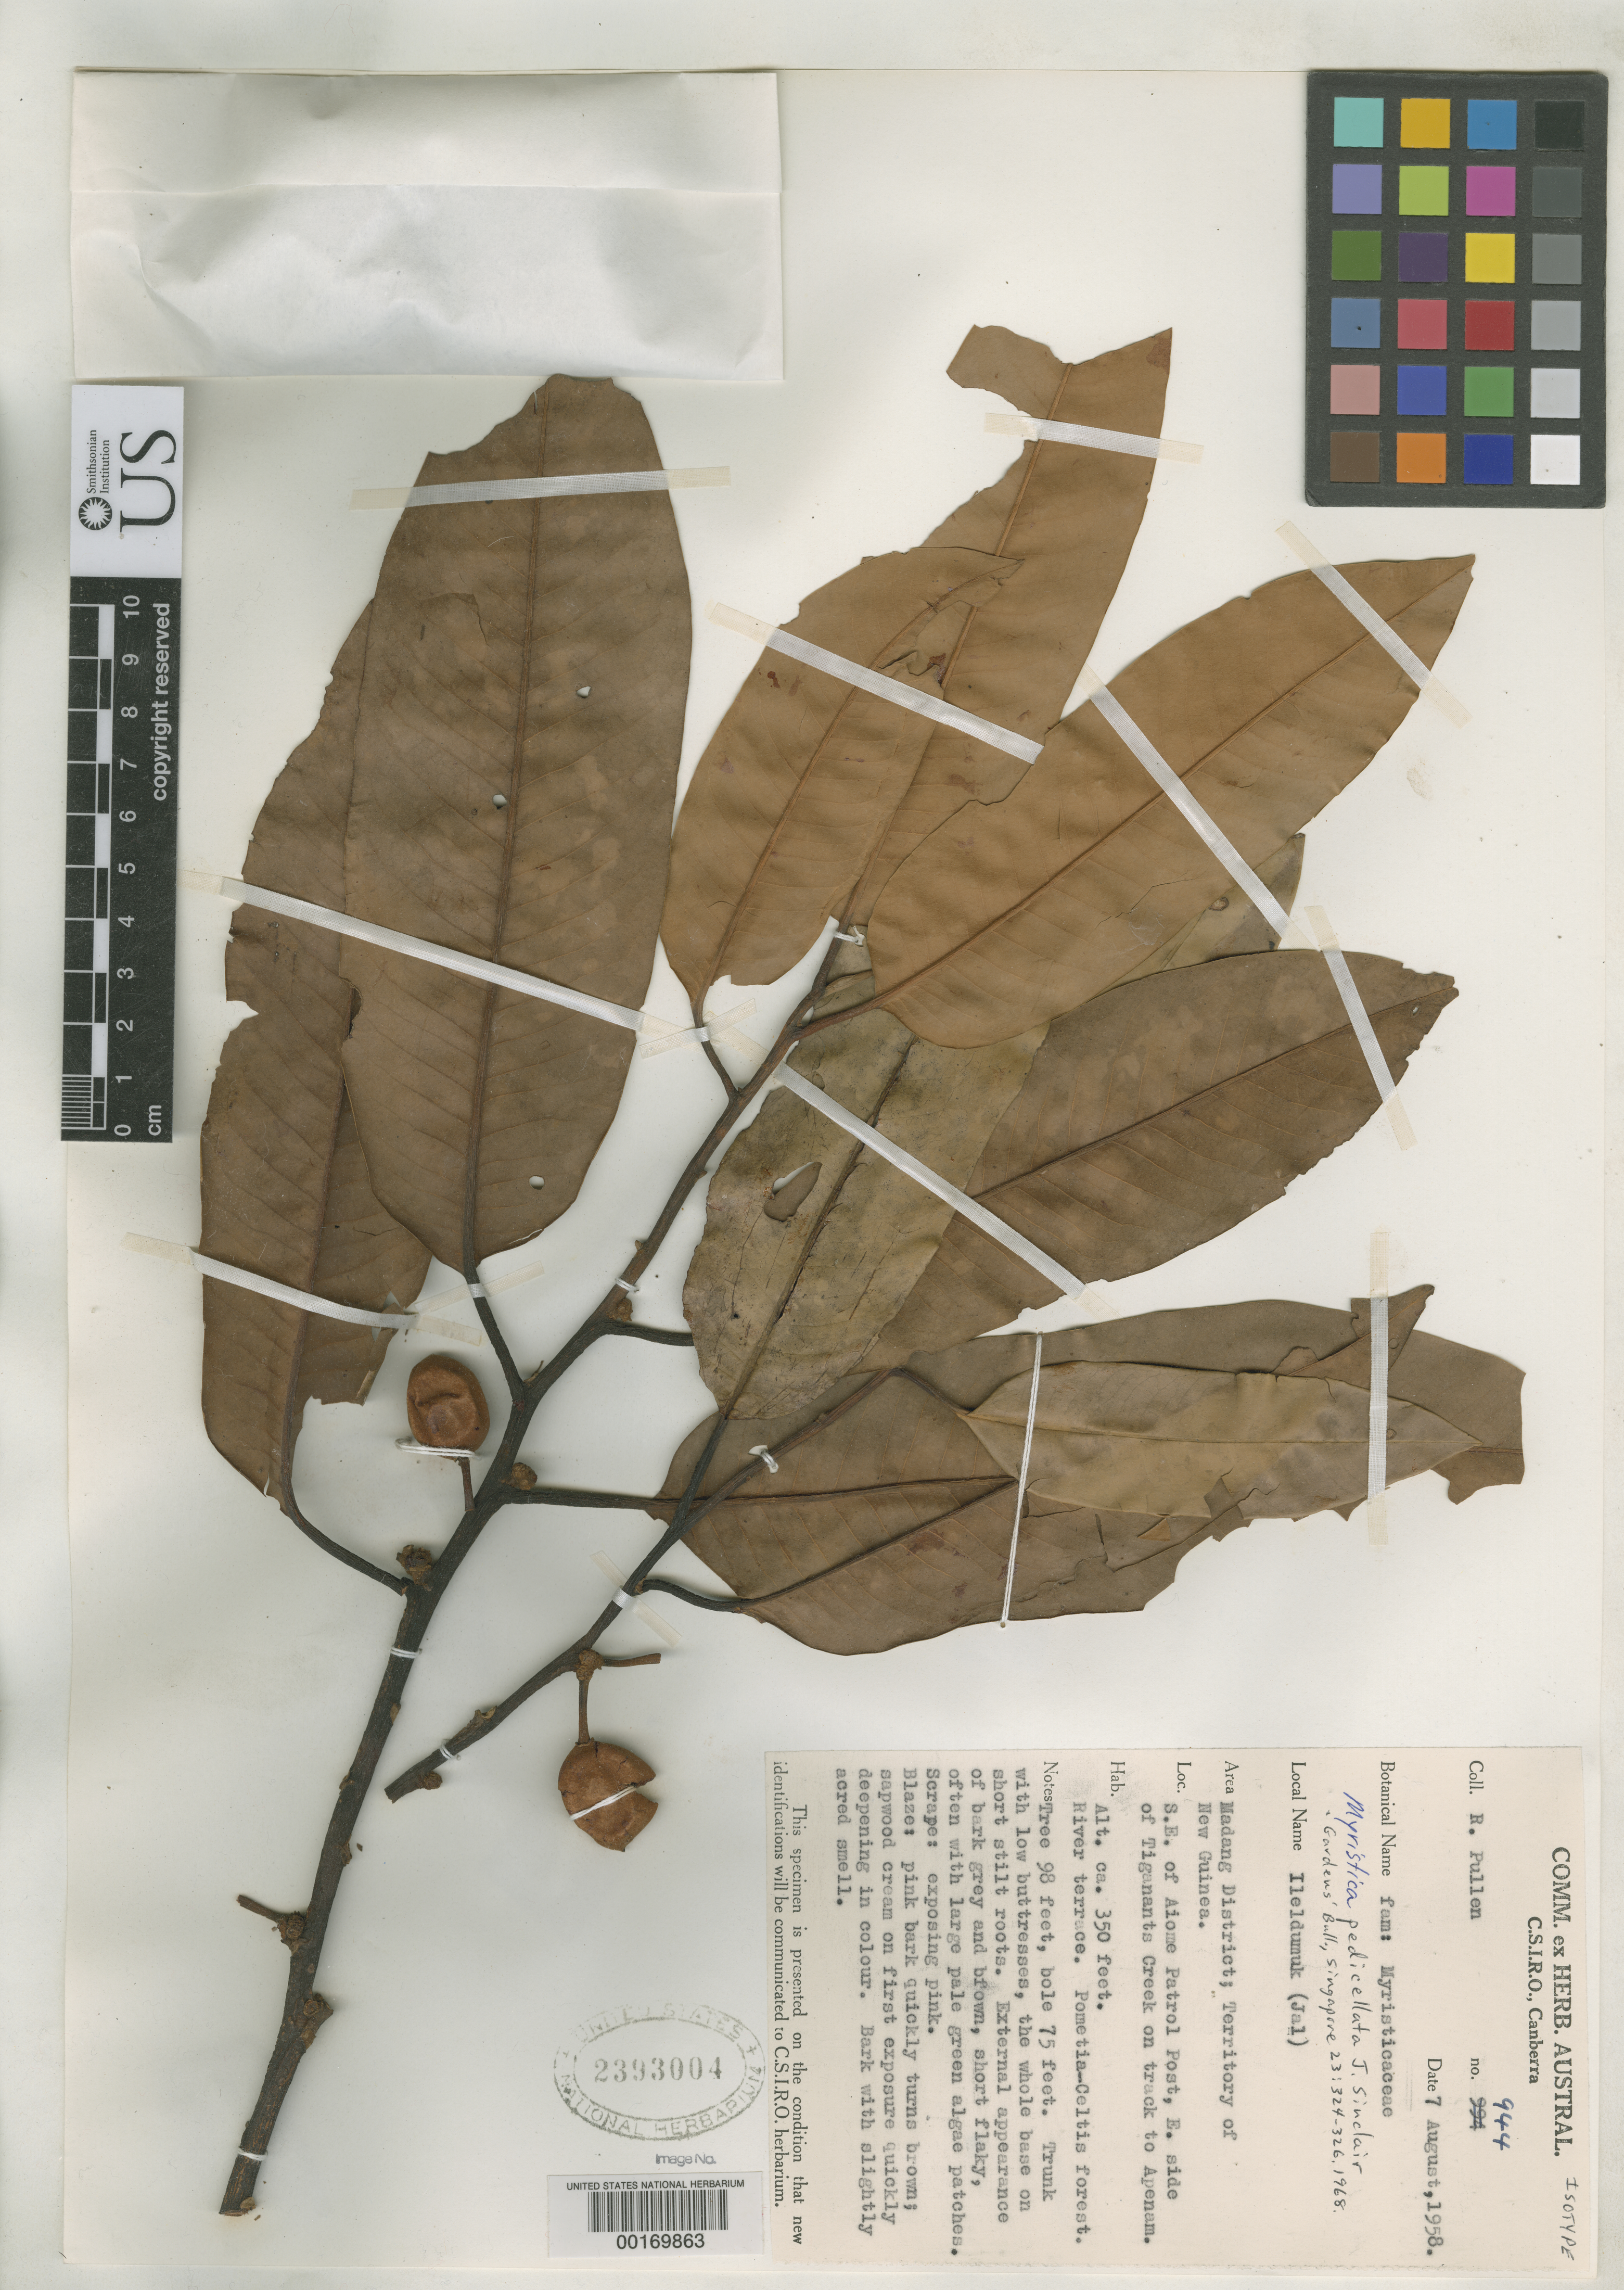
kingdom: Plantae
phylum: Tracheophyta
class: Magnoliopsida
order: Magnoliales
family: Myristicaceae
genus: Myristica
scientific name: Myristica pedicellata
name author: J. Sinclair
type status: Isotype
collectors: R. Pullen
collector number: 944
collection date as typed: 07 Aug 1958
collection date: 1958-08-07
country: Papua New Guinea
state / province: Madang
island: New Guinea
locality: SE of Aiome Patrol post, E side of Tiganants Creek on track to Apenam.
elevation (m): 107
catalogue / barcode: US 2393004